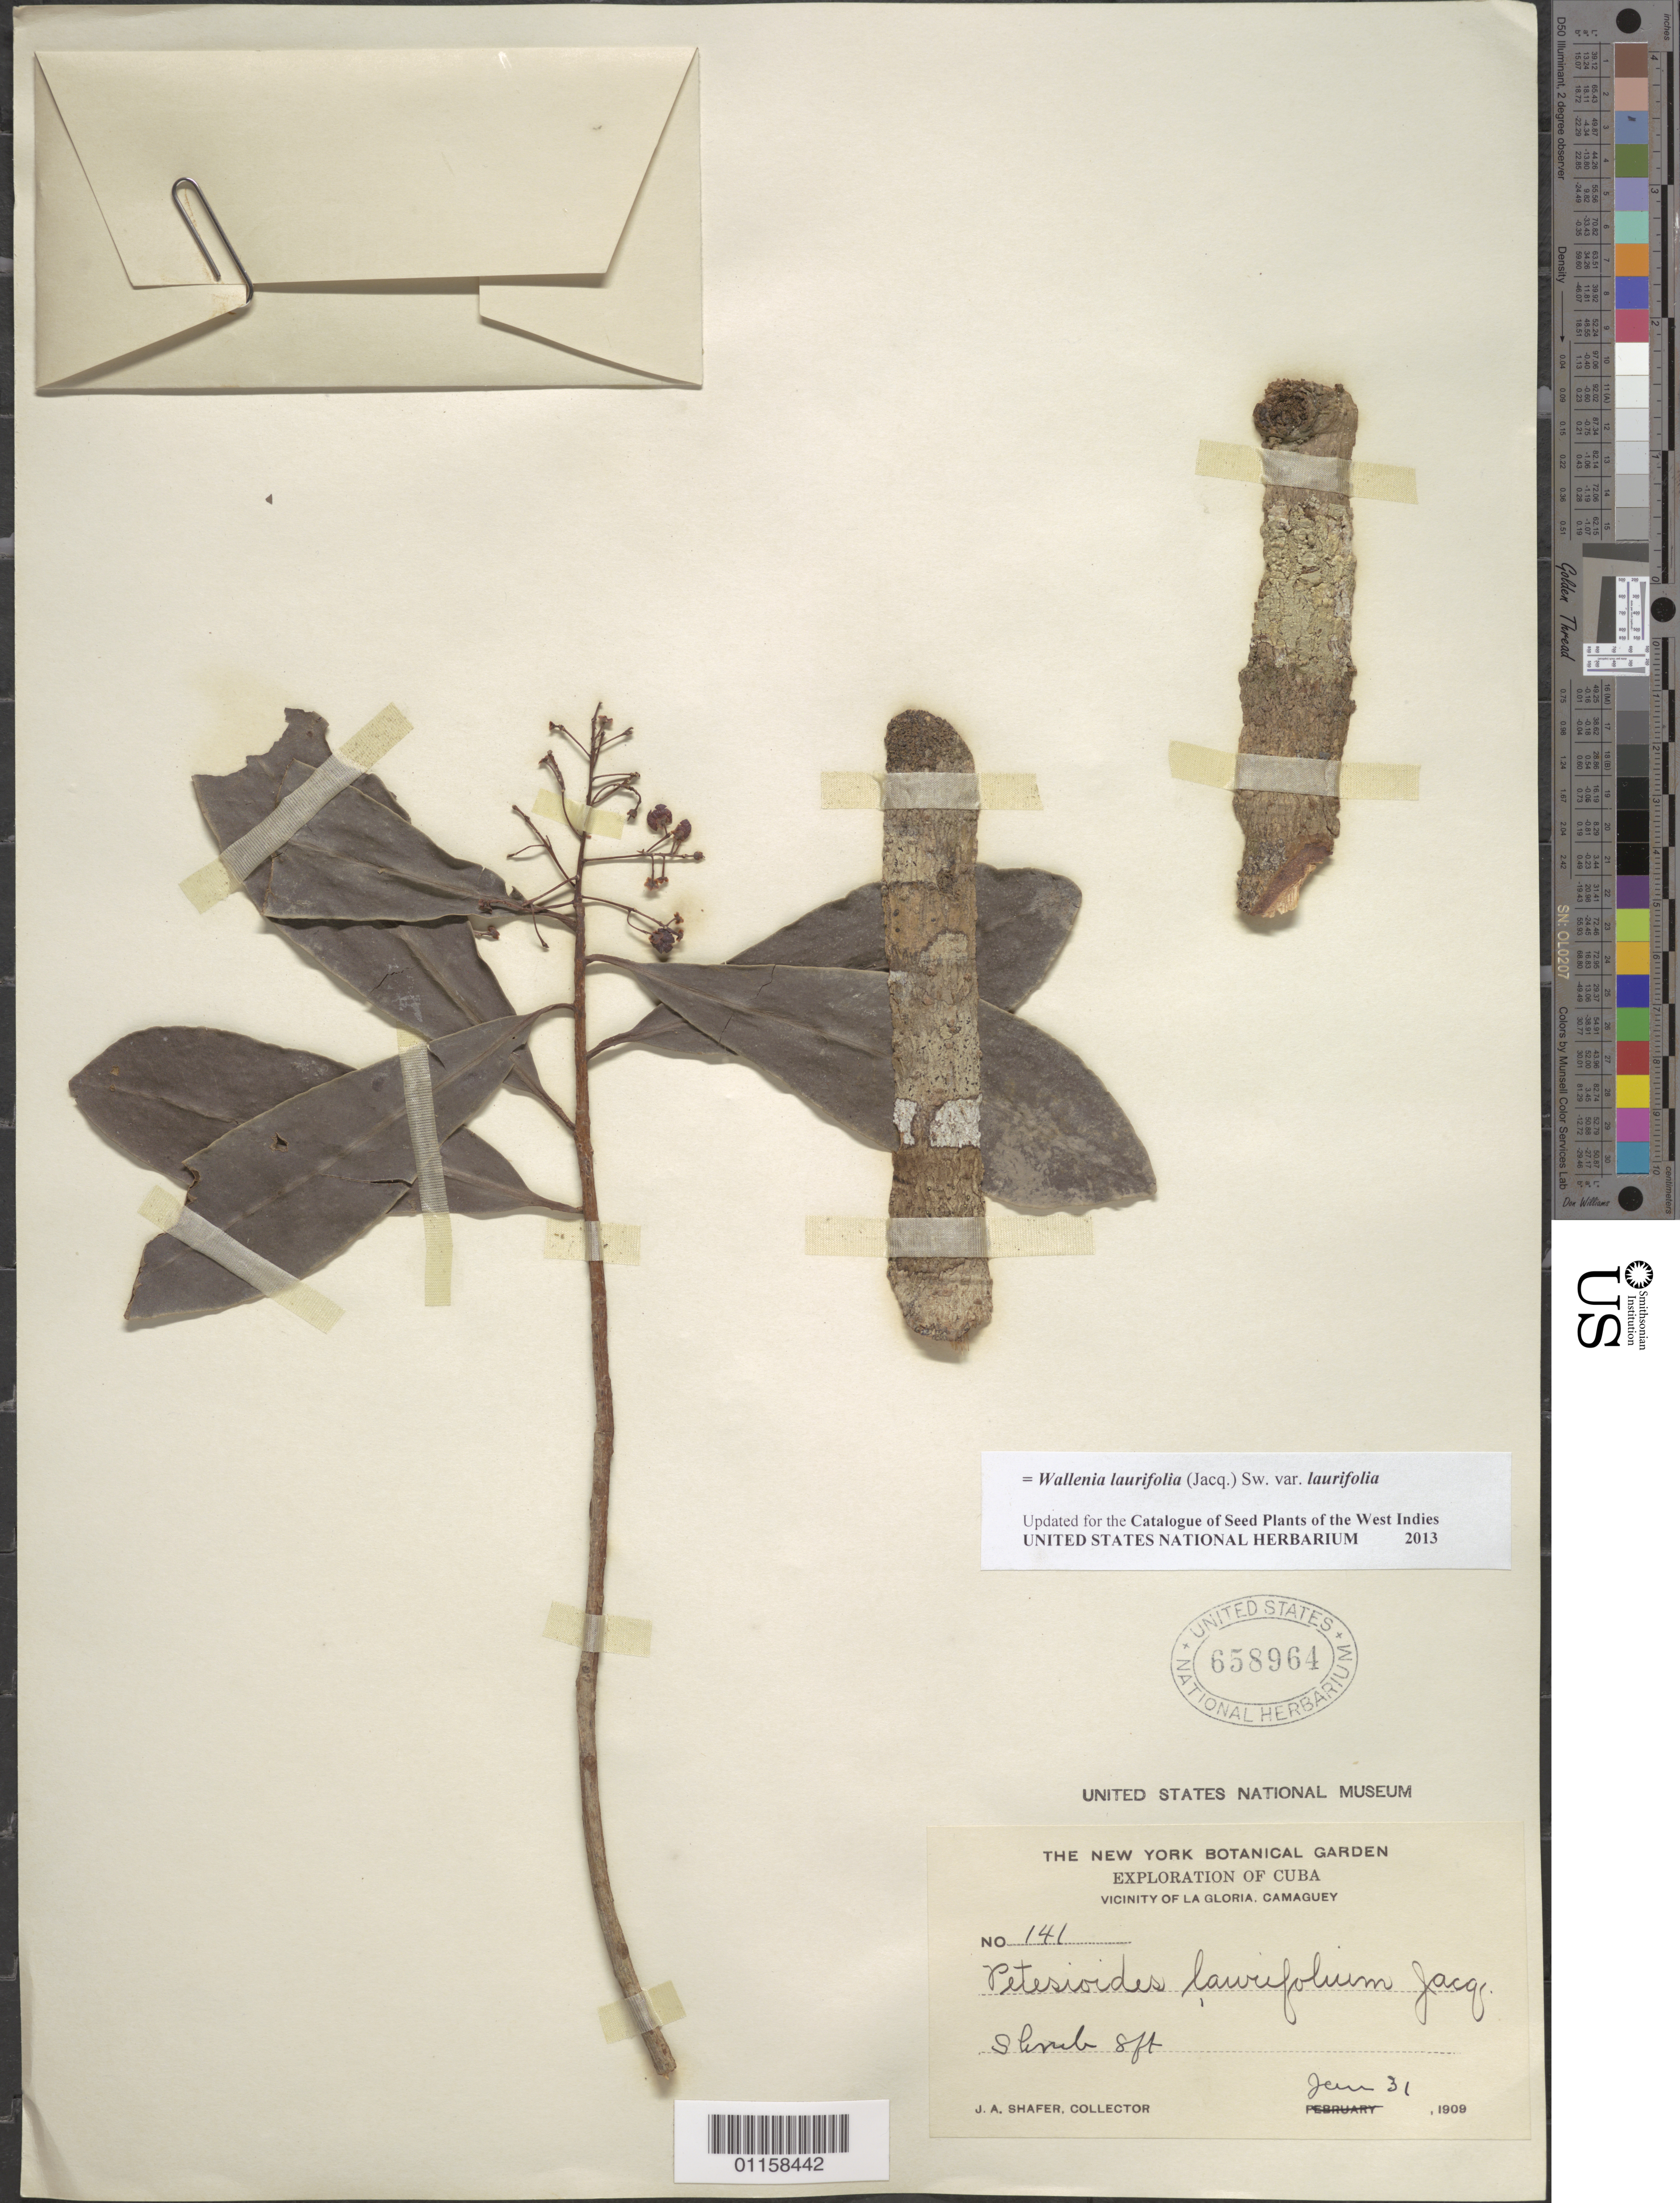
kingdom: Plantae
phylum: Tracheophyta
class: Magnoliopsida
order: Ericales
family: Primulaceae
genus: Wallenia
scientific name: Wallenia laurifolia var. laurifolia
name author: (Jacq.) Sw.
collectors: J. A. Shafer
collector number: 141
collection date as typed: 31 Jan 1909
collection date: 1909-01-31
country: Cuba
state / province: Camagüey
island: Cuba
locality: La Gloria, vicinity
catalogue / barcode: US 658964